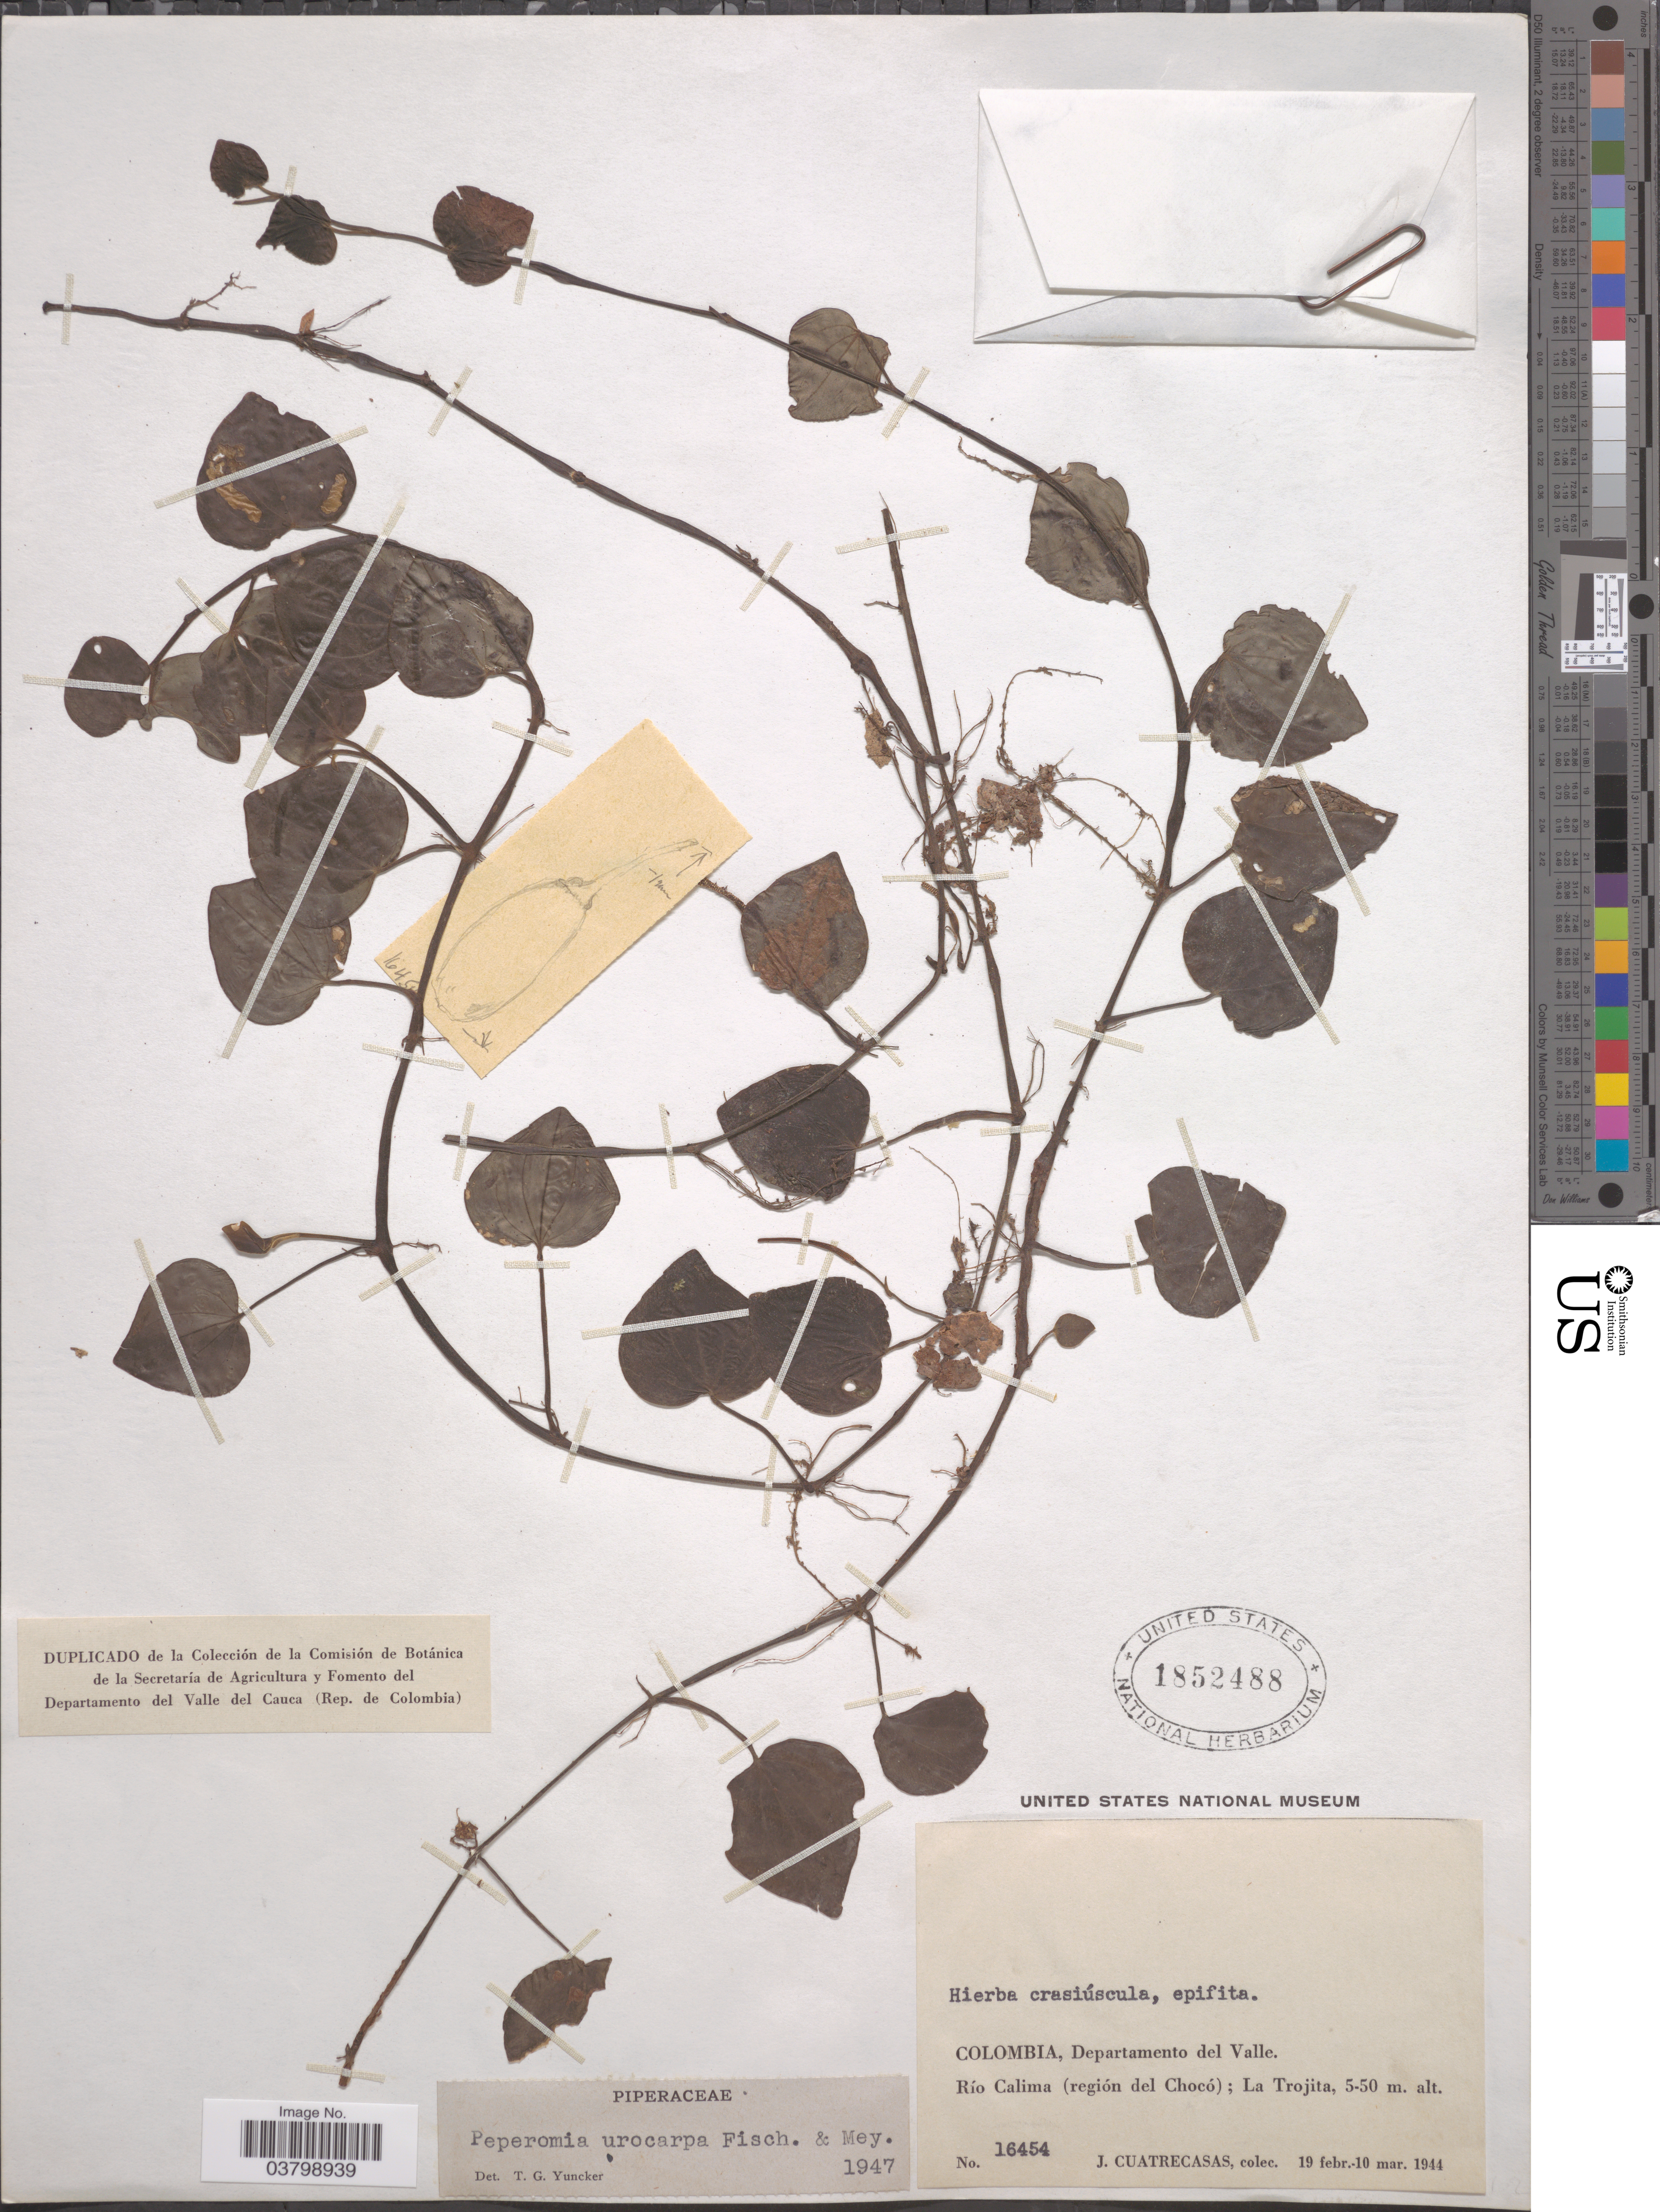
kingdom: Plantae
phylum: Tracheophyta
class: Magnoliopsida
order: Piperales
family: Piperaceae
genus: Peperomia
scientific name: Peperomia urocarpa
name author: Fisch. & C.A. Mey.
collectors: J. Cuatrecasas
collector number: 16454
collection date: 1944-02-19/1944-03-10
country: Colombia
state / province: Valle del Cauca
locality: Departamento del Valle. Río Calima (región del Chocó); La Trojita.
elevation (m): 5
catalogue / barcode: US 1852488